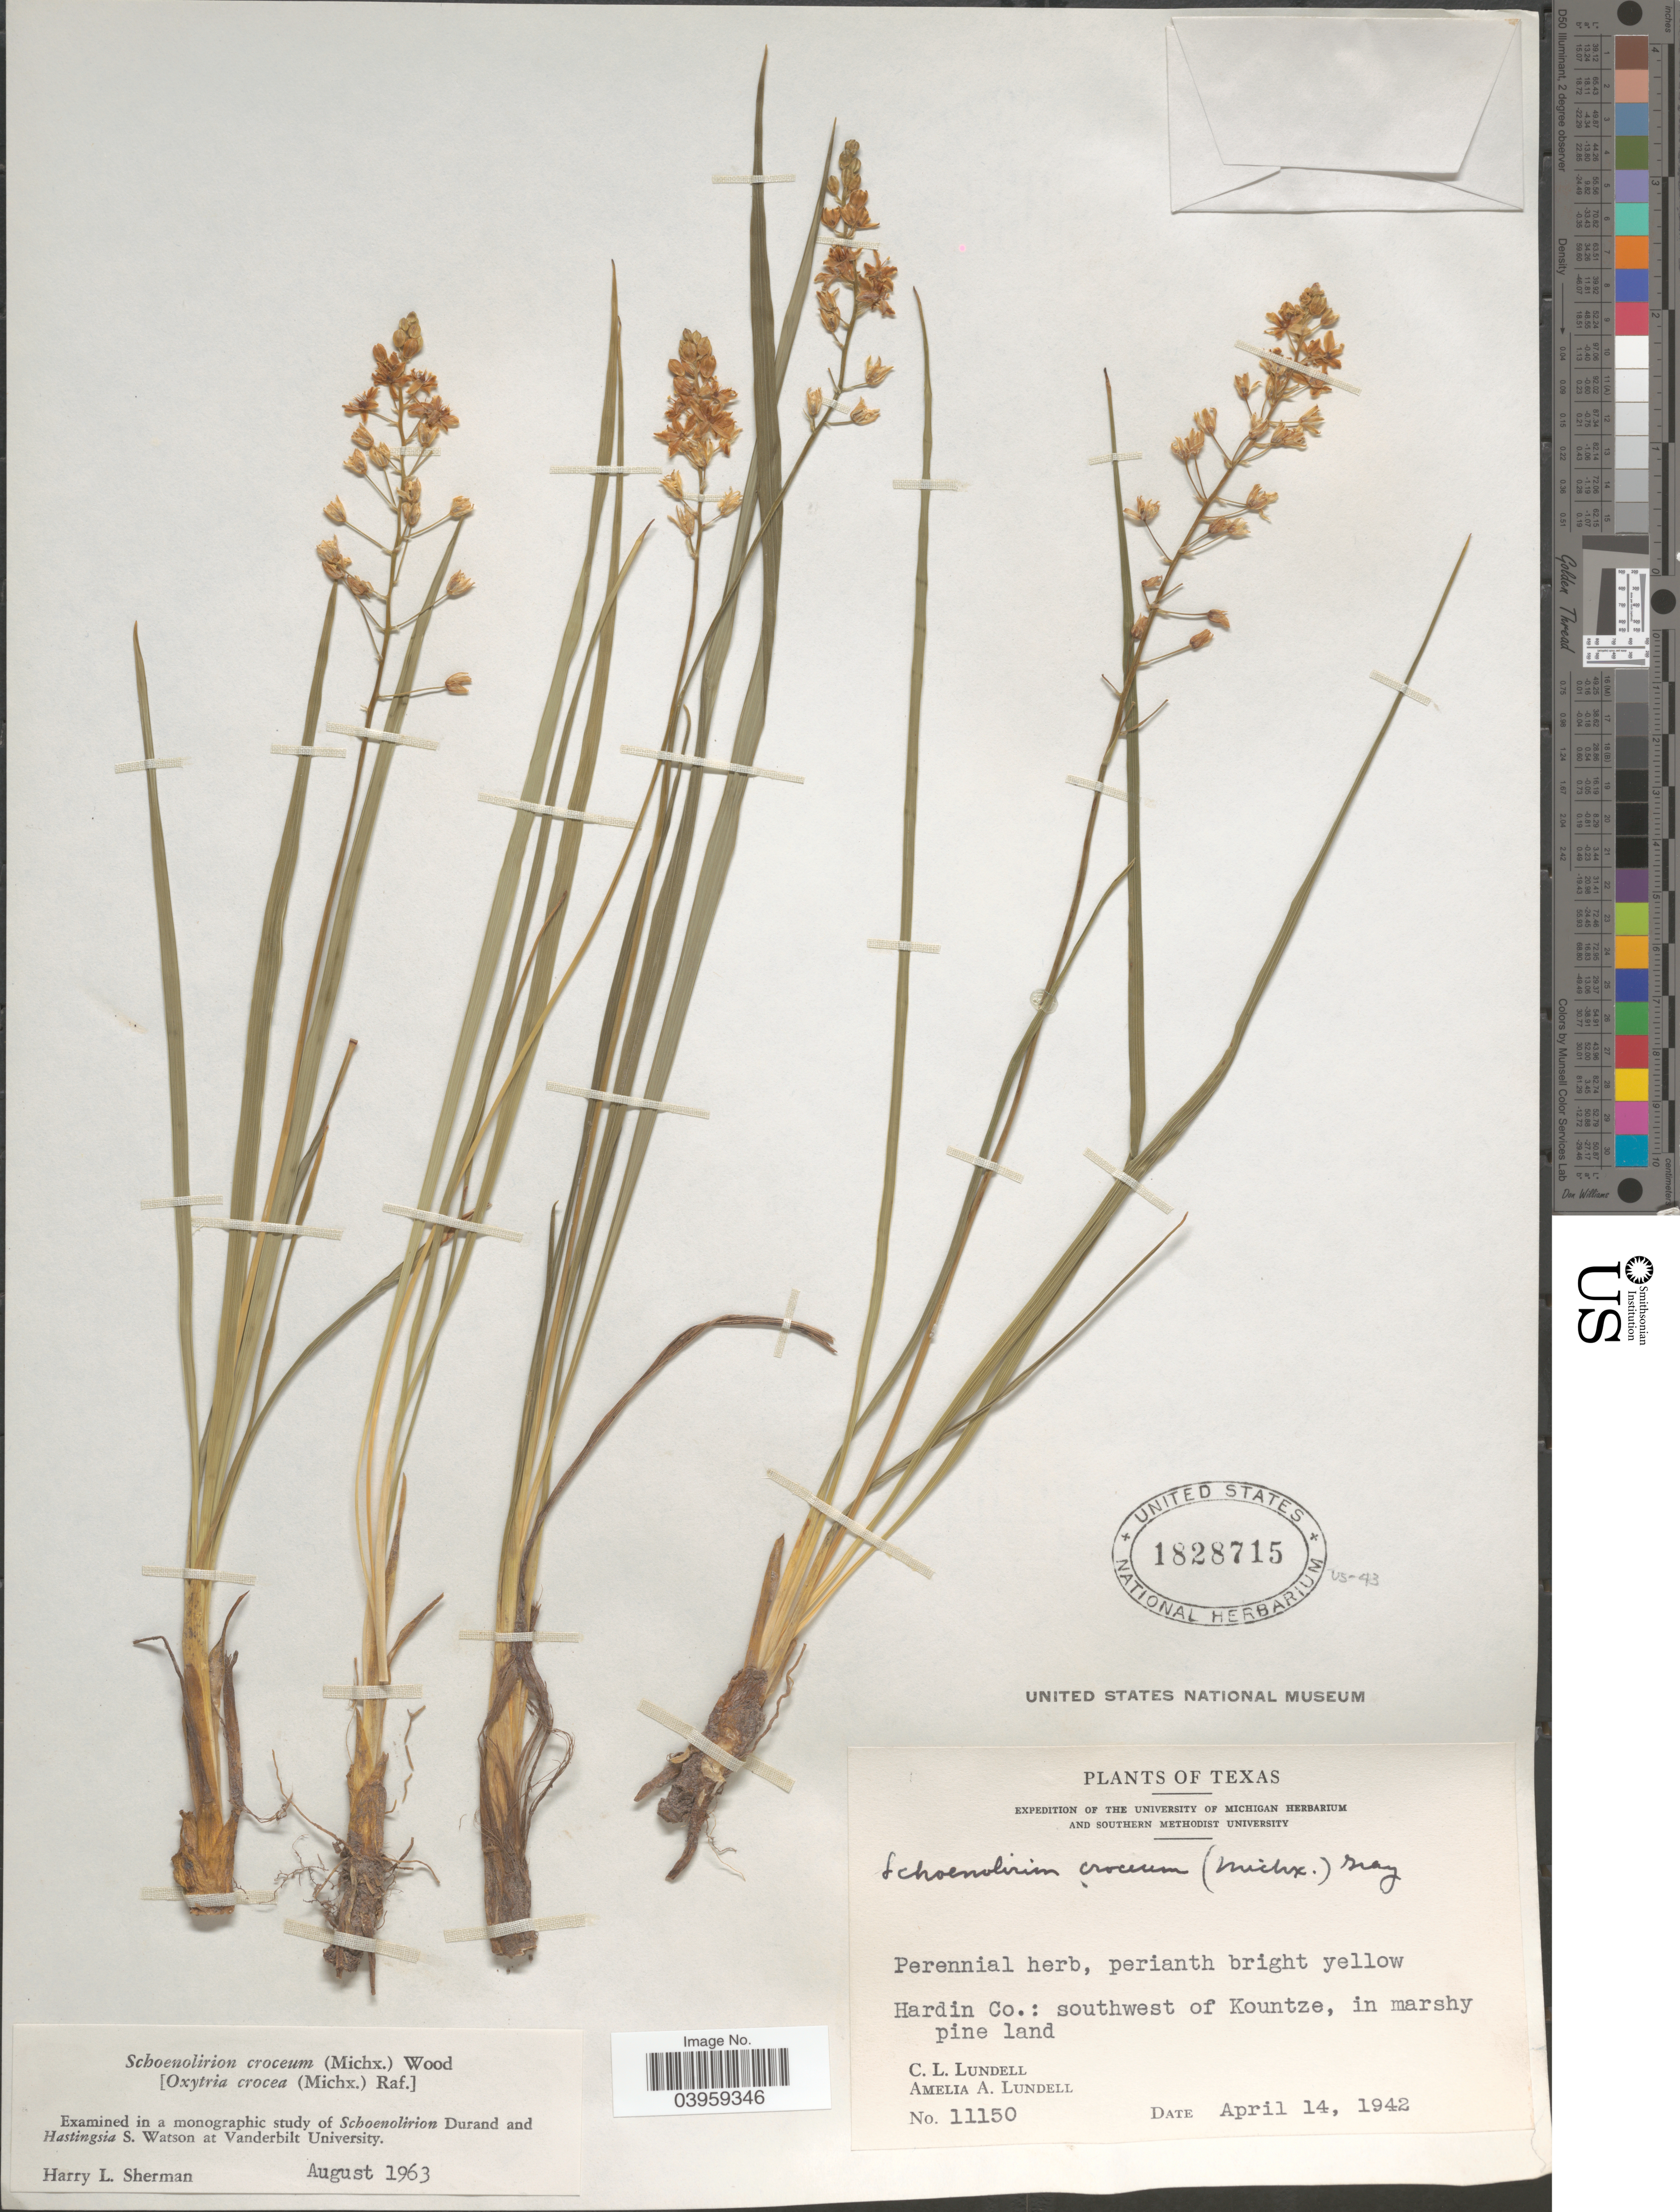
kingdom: Plantae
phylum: Tracheophyta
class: Liliopsida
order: Asparagales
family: Asparagaceae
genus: Schoenolirion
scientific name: Schoenolirion croceum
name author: (Michx.) Alph. Wood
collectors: C. L. Lundell & A. A. Lundell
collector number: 11150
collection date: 1942-04-14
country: United States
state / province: Texas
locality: Hardin Co.: southwest of Kountze.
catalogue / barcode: US 1828715